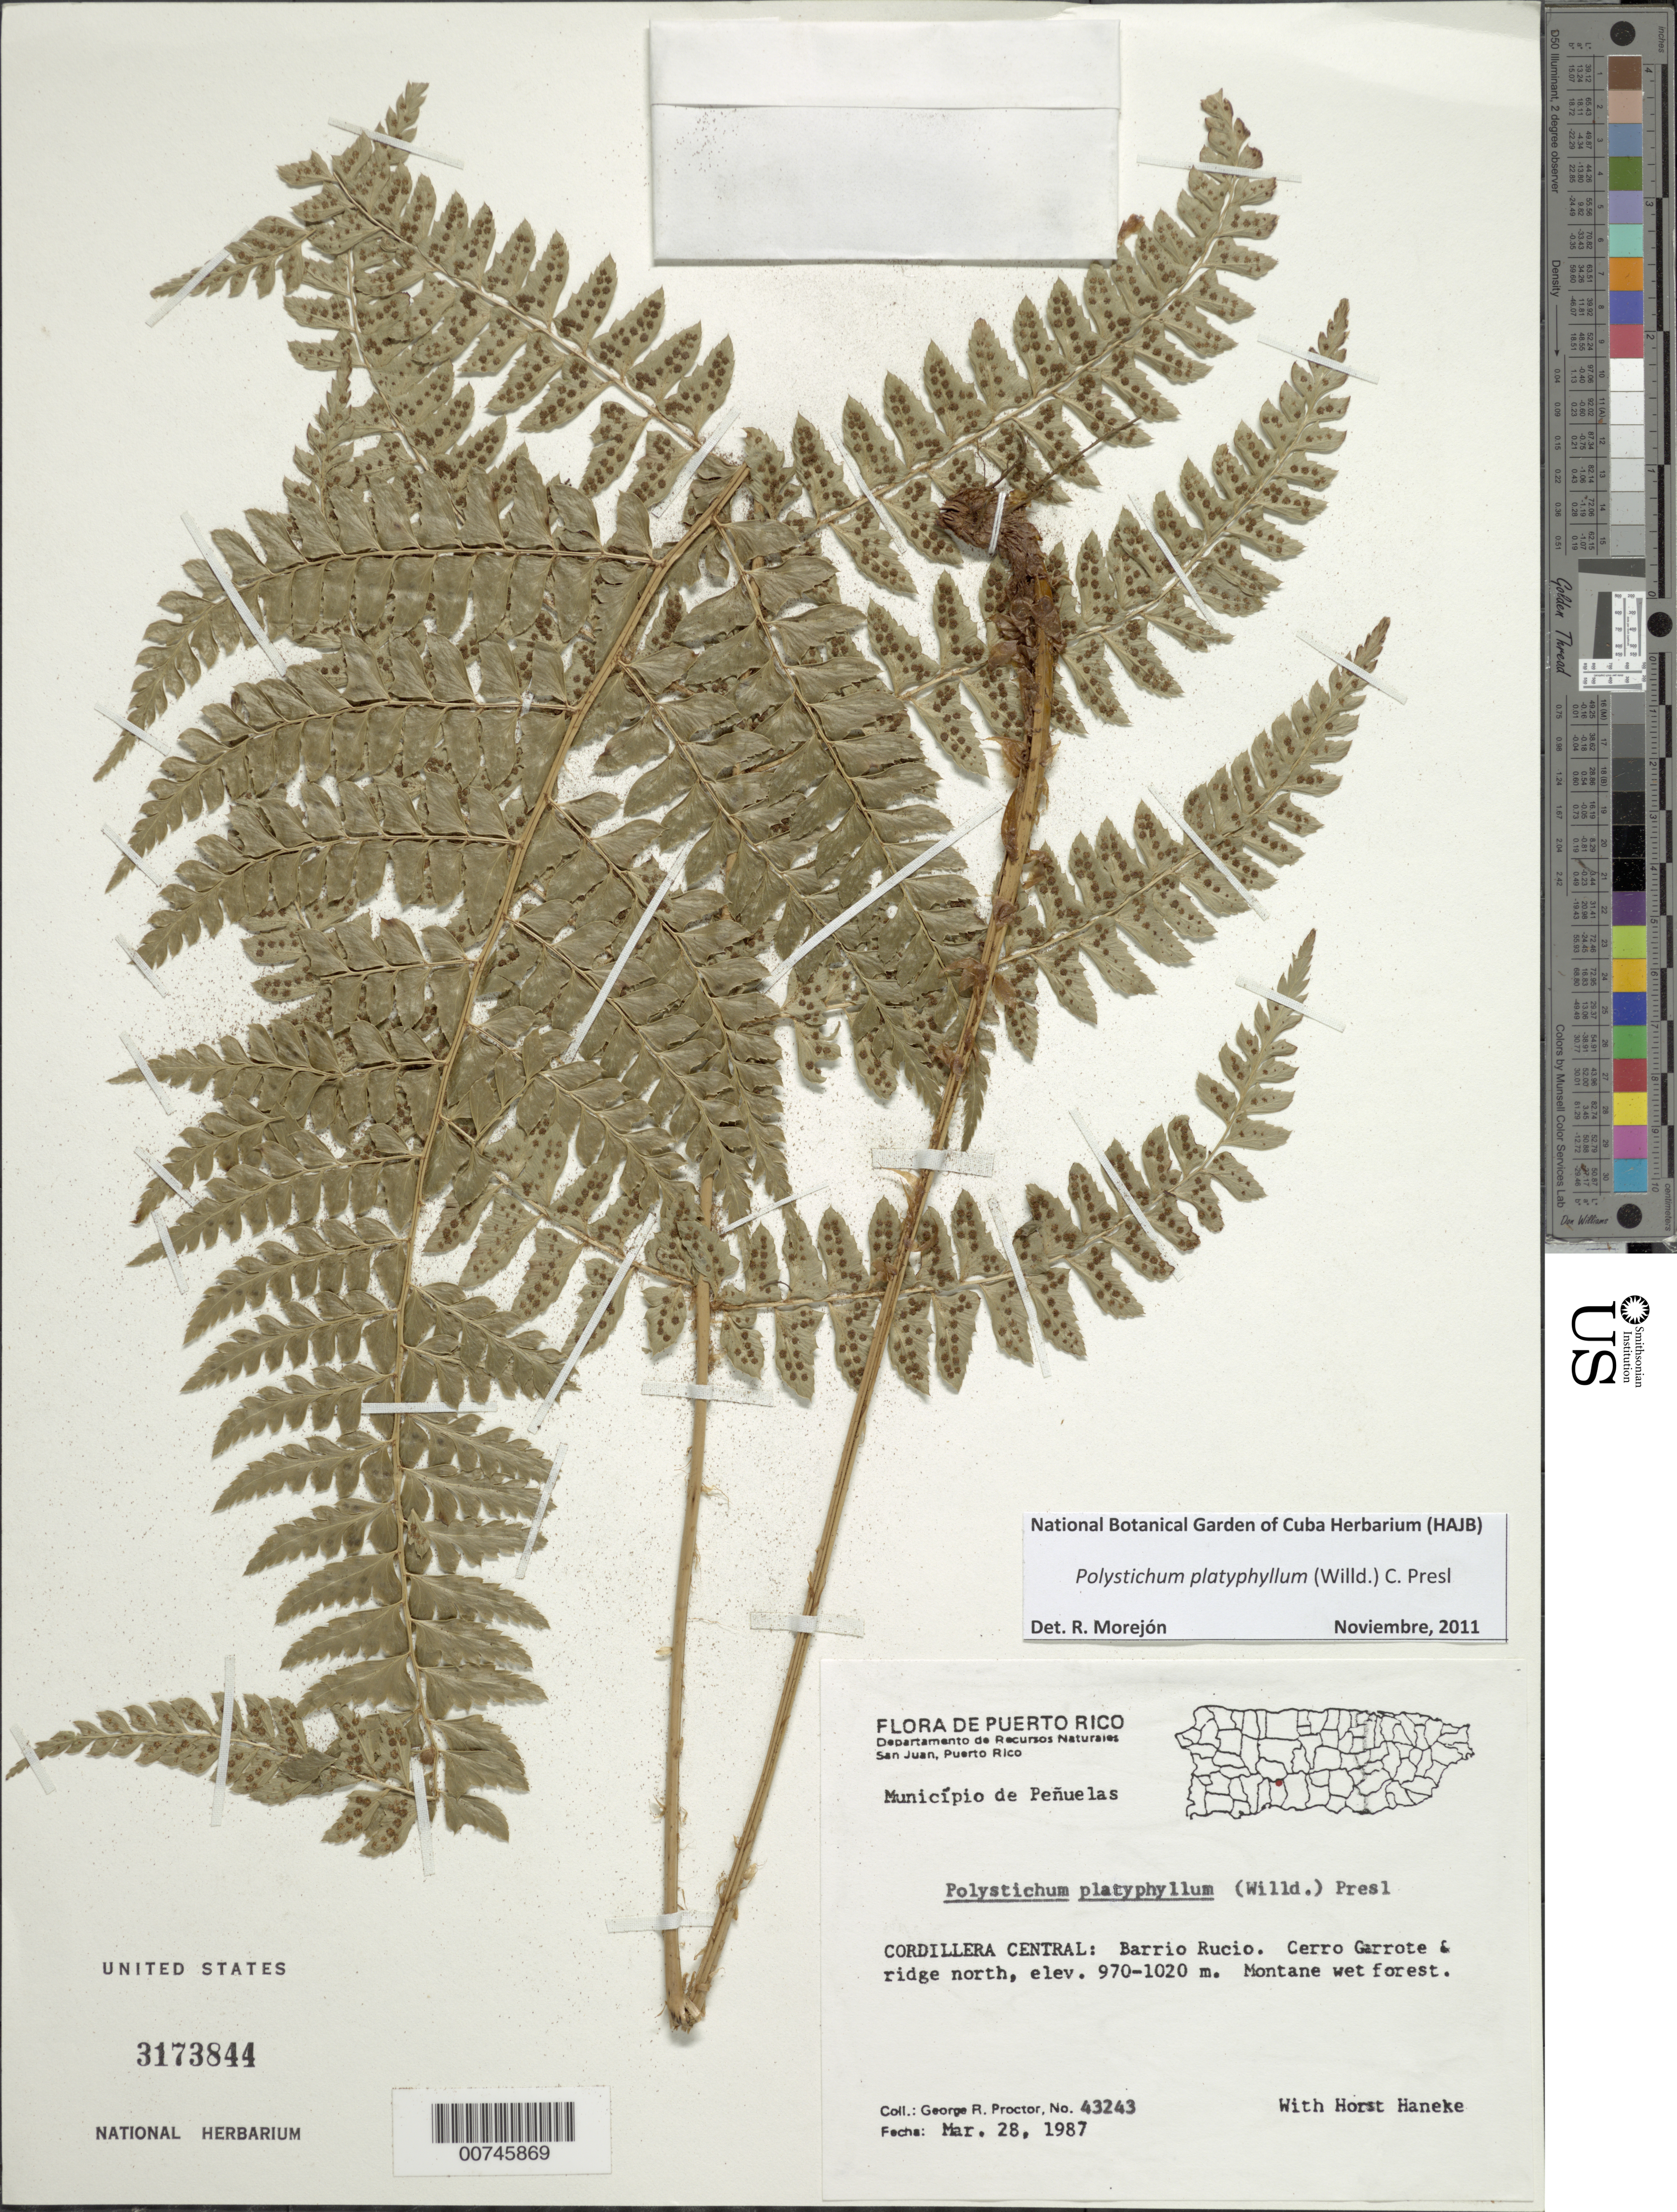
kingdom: Plantae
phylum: Tracheophyta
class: Polypodiopsida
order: Polypodiales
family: Dryopteridaceae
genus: Polystichum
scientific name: Polystichum platyphyllum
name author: (Willd.) C. Presl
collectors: G. R. Proctor & H. Haneke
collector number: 43243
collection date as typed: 28 Mar 1987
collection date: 1987-03-28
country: Puerto Rico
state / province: Peñuelas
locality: Cordillera Central: Barrio Rucio. Cerro Garrote & ridge north, Municipio de Peñuelas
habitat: Montane wet forest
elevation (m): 970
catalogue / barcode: US 3173844